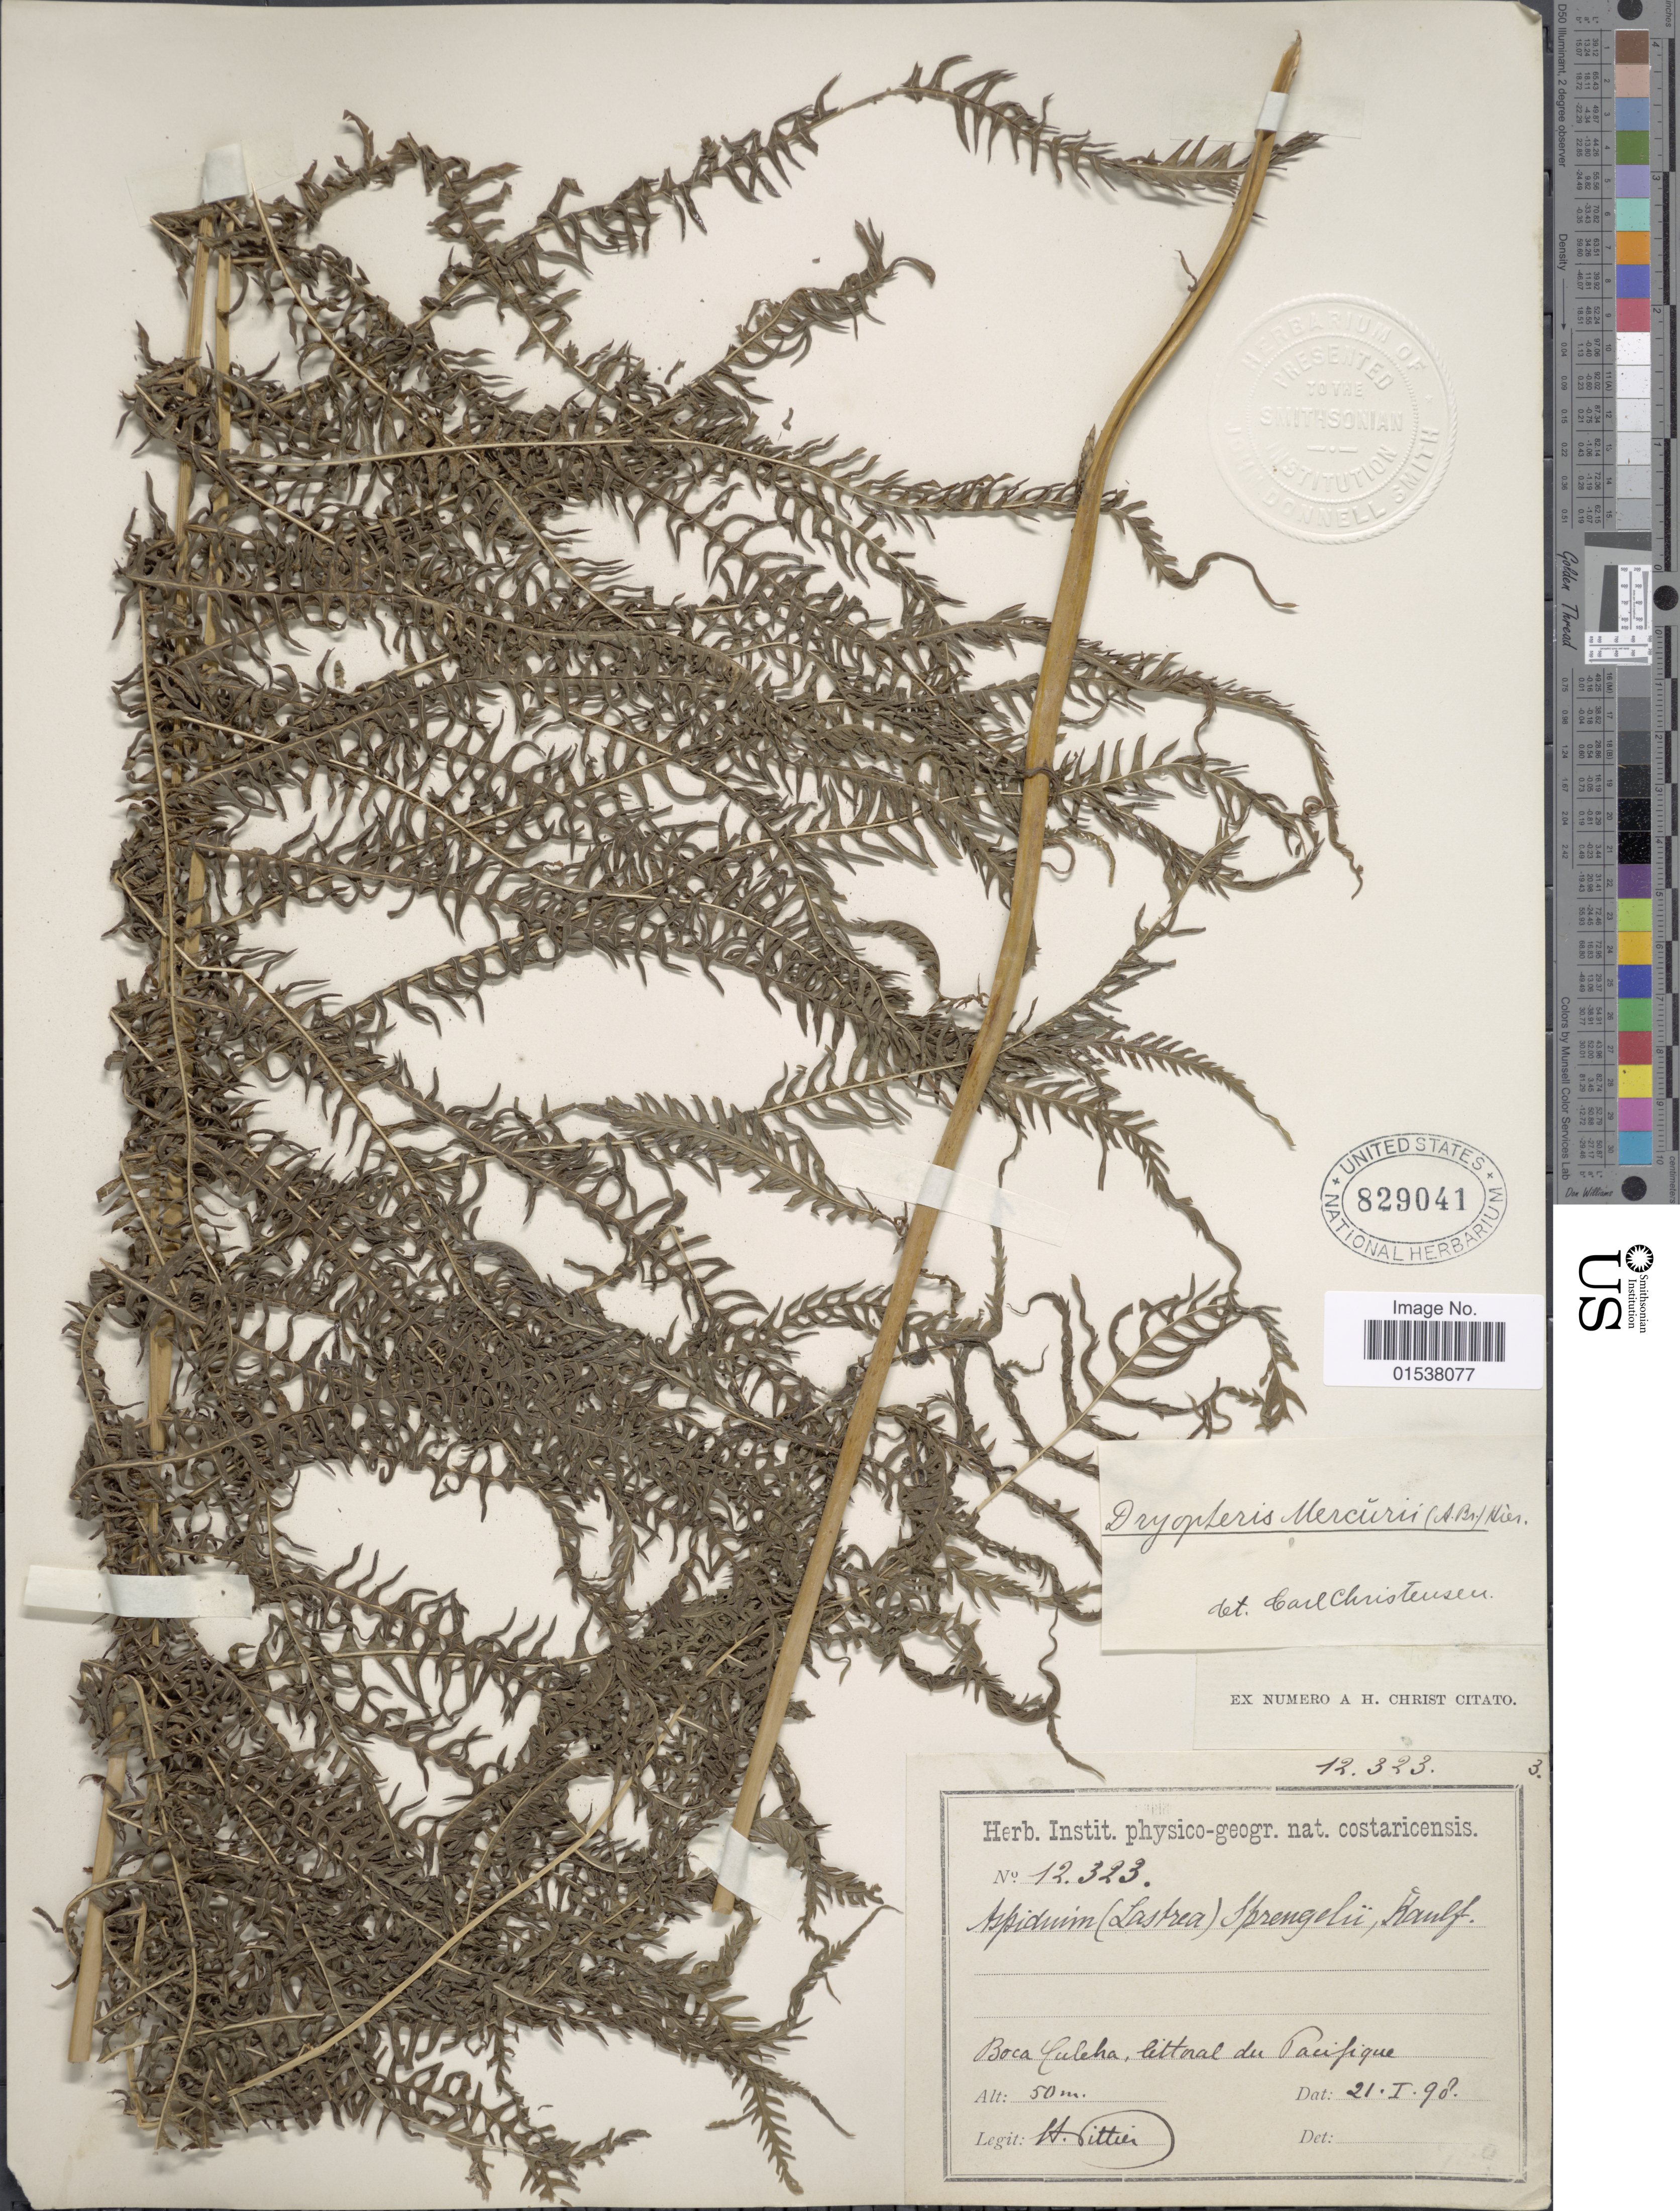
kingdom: Plantae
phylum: Tracheophyta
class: Polypodiopsida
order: Polypodiales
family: Thelypteridaceae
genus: Amauropelta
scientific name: Amauropelta balbisii (Spreng.) comb. nov., ined. 2015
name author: (Spreng.)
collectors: H. F. Pittier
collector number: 12323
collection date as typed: Transcribed d/m/y: 21/1/98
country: Costa Rica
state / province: Puntarenas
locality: Boca Culebra, littoral du Pacifique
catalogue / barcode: US 829041